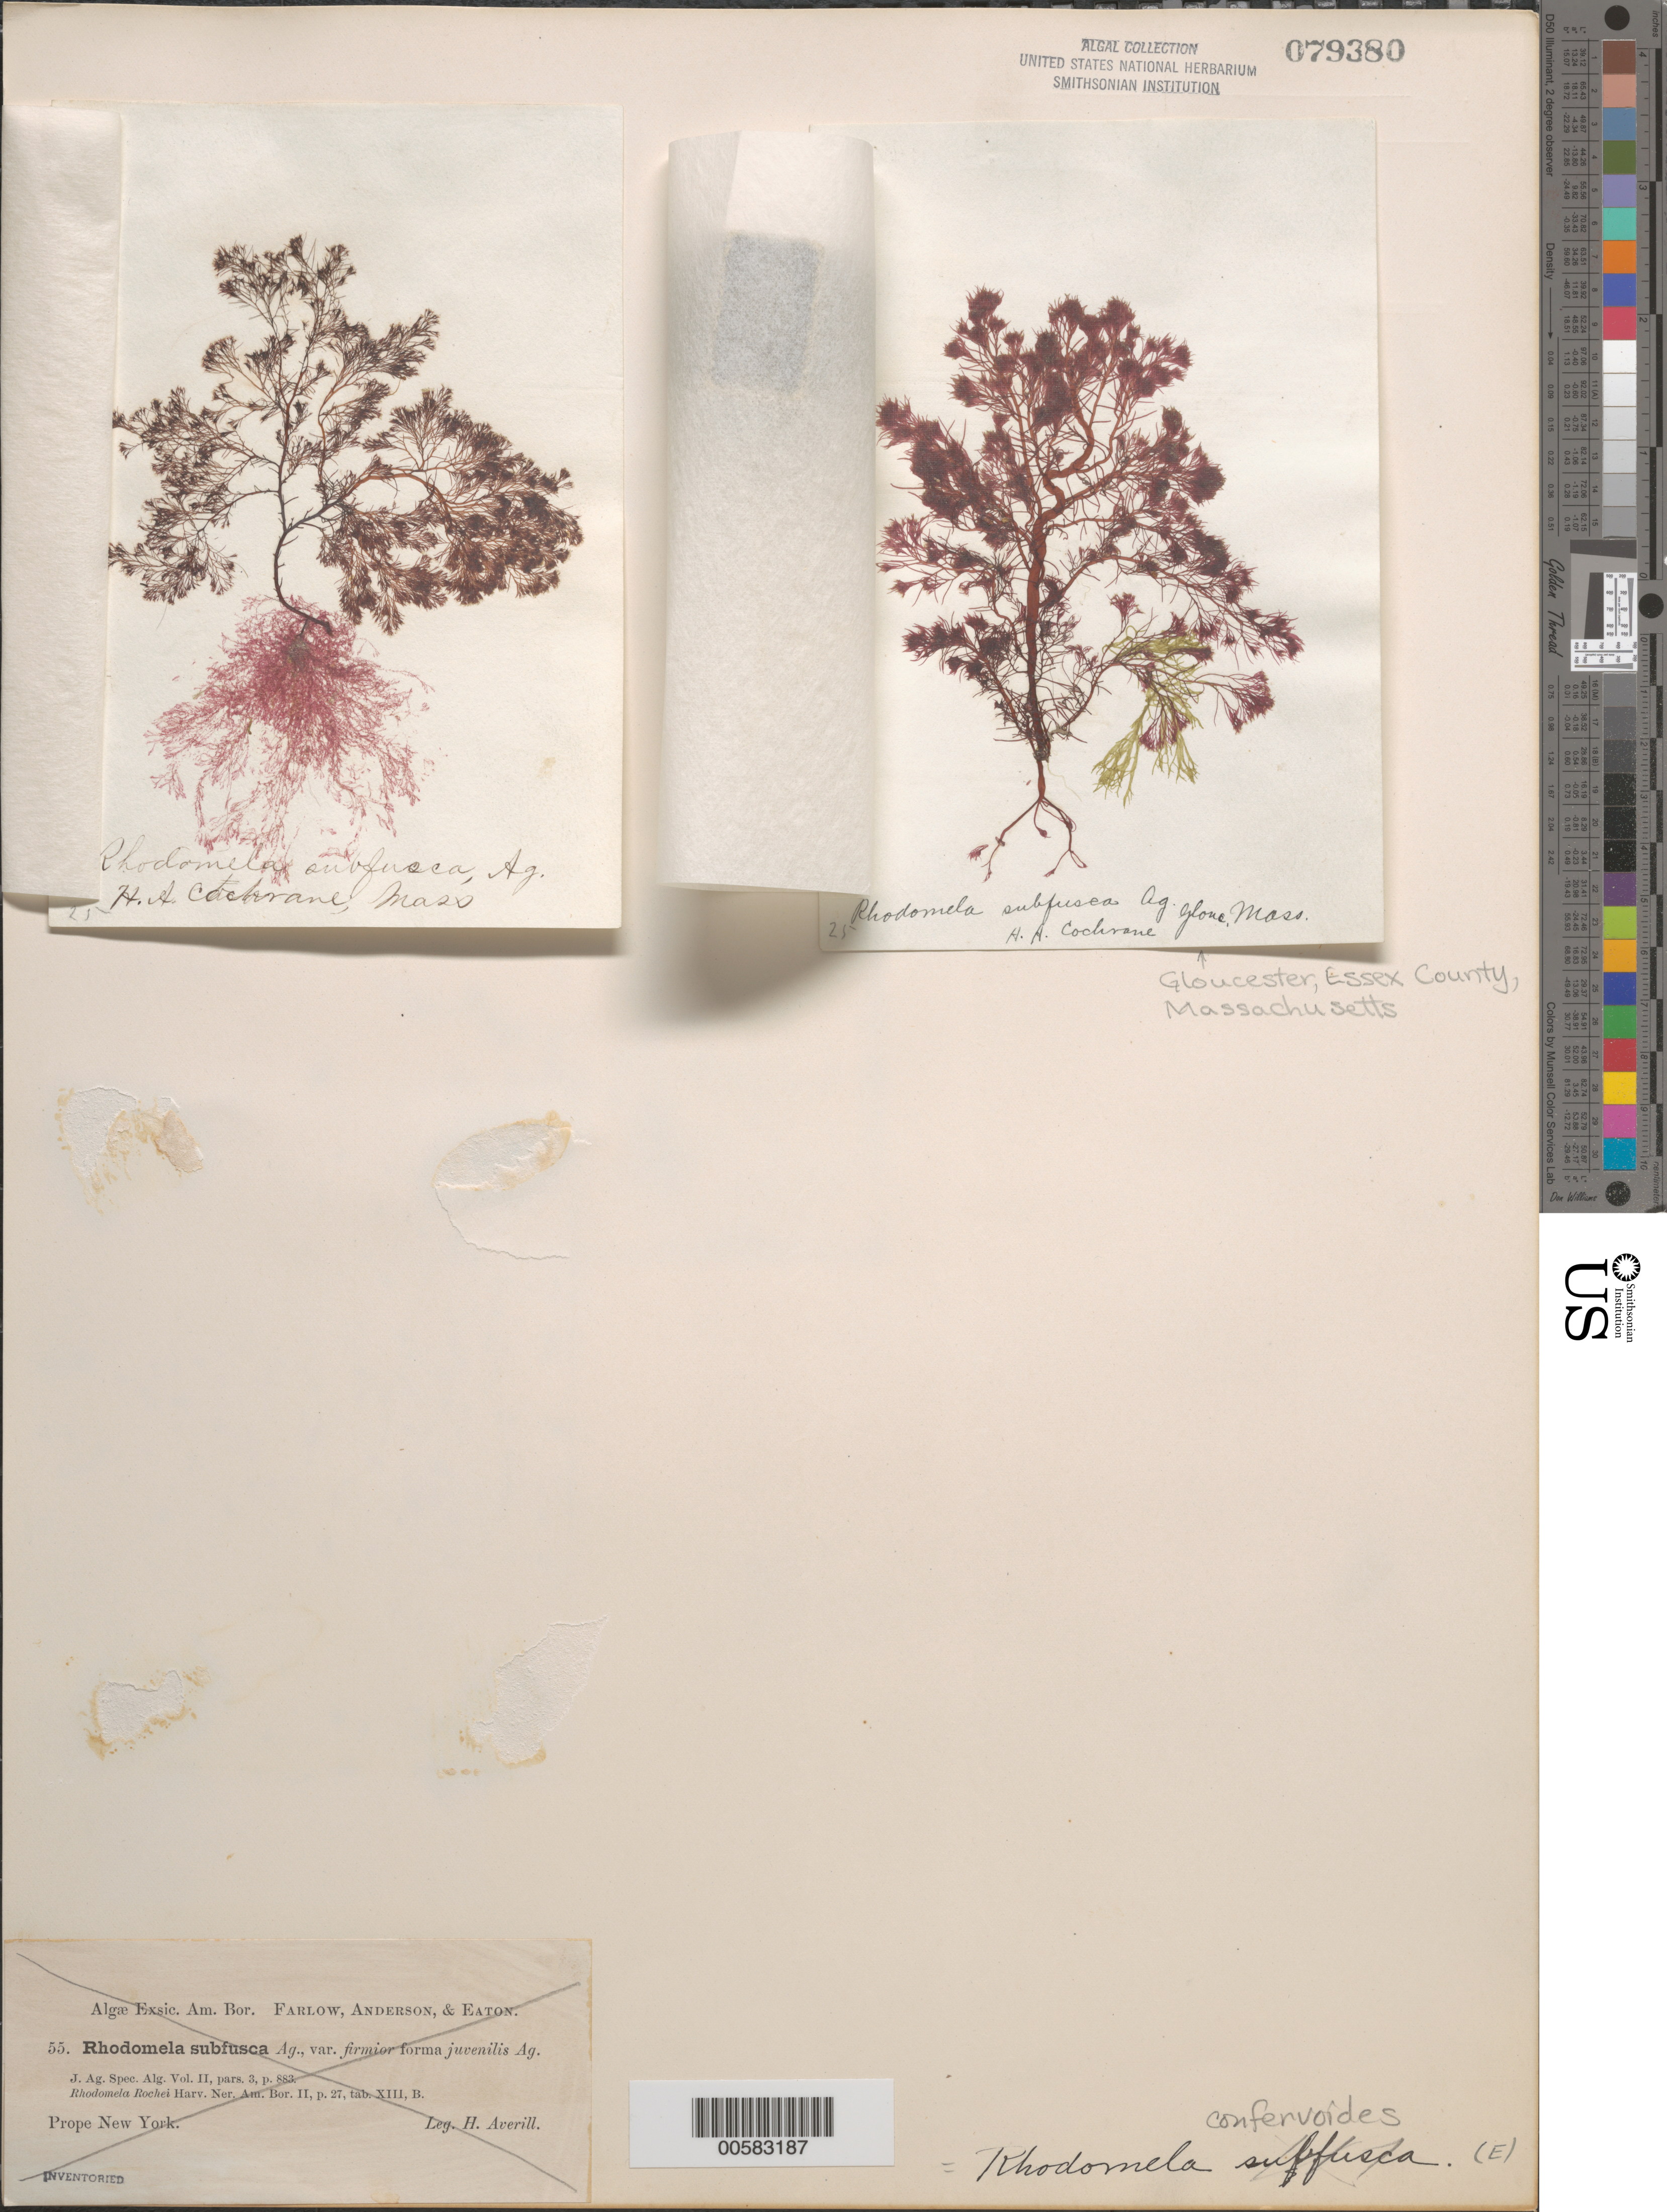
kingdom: Plantae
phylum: Rhodophyta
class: Florideophyceae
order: Ceramiales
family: Rhodomelaceae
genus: Rhodomela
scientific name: Rhodomela confervoides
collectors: H. Cochrane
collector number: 25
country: United States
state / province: Massachusetts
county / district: Essex County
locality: Gloucester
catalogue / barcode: US 79380